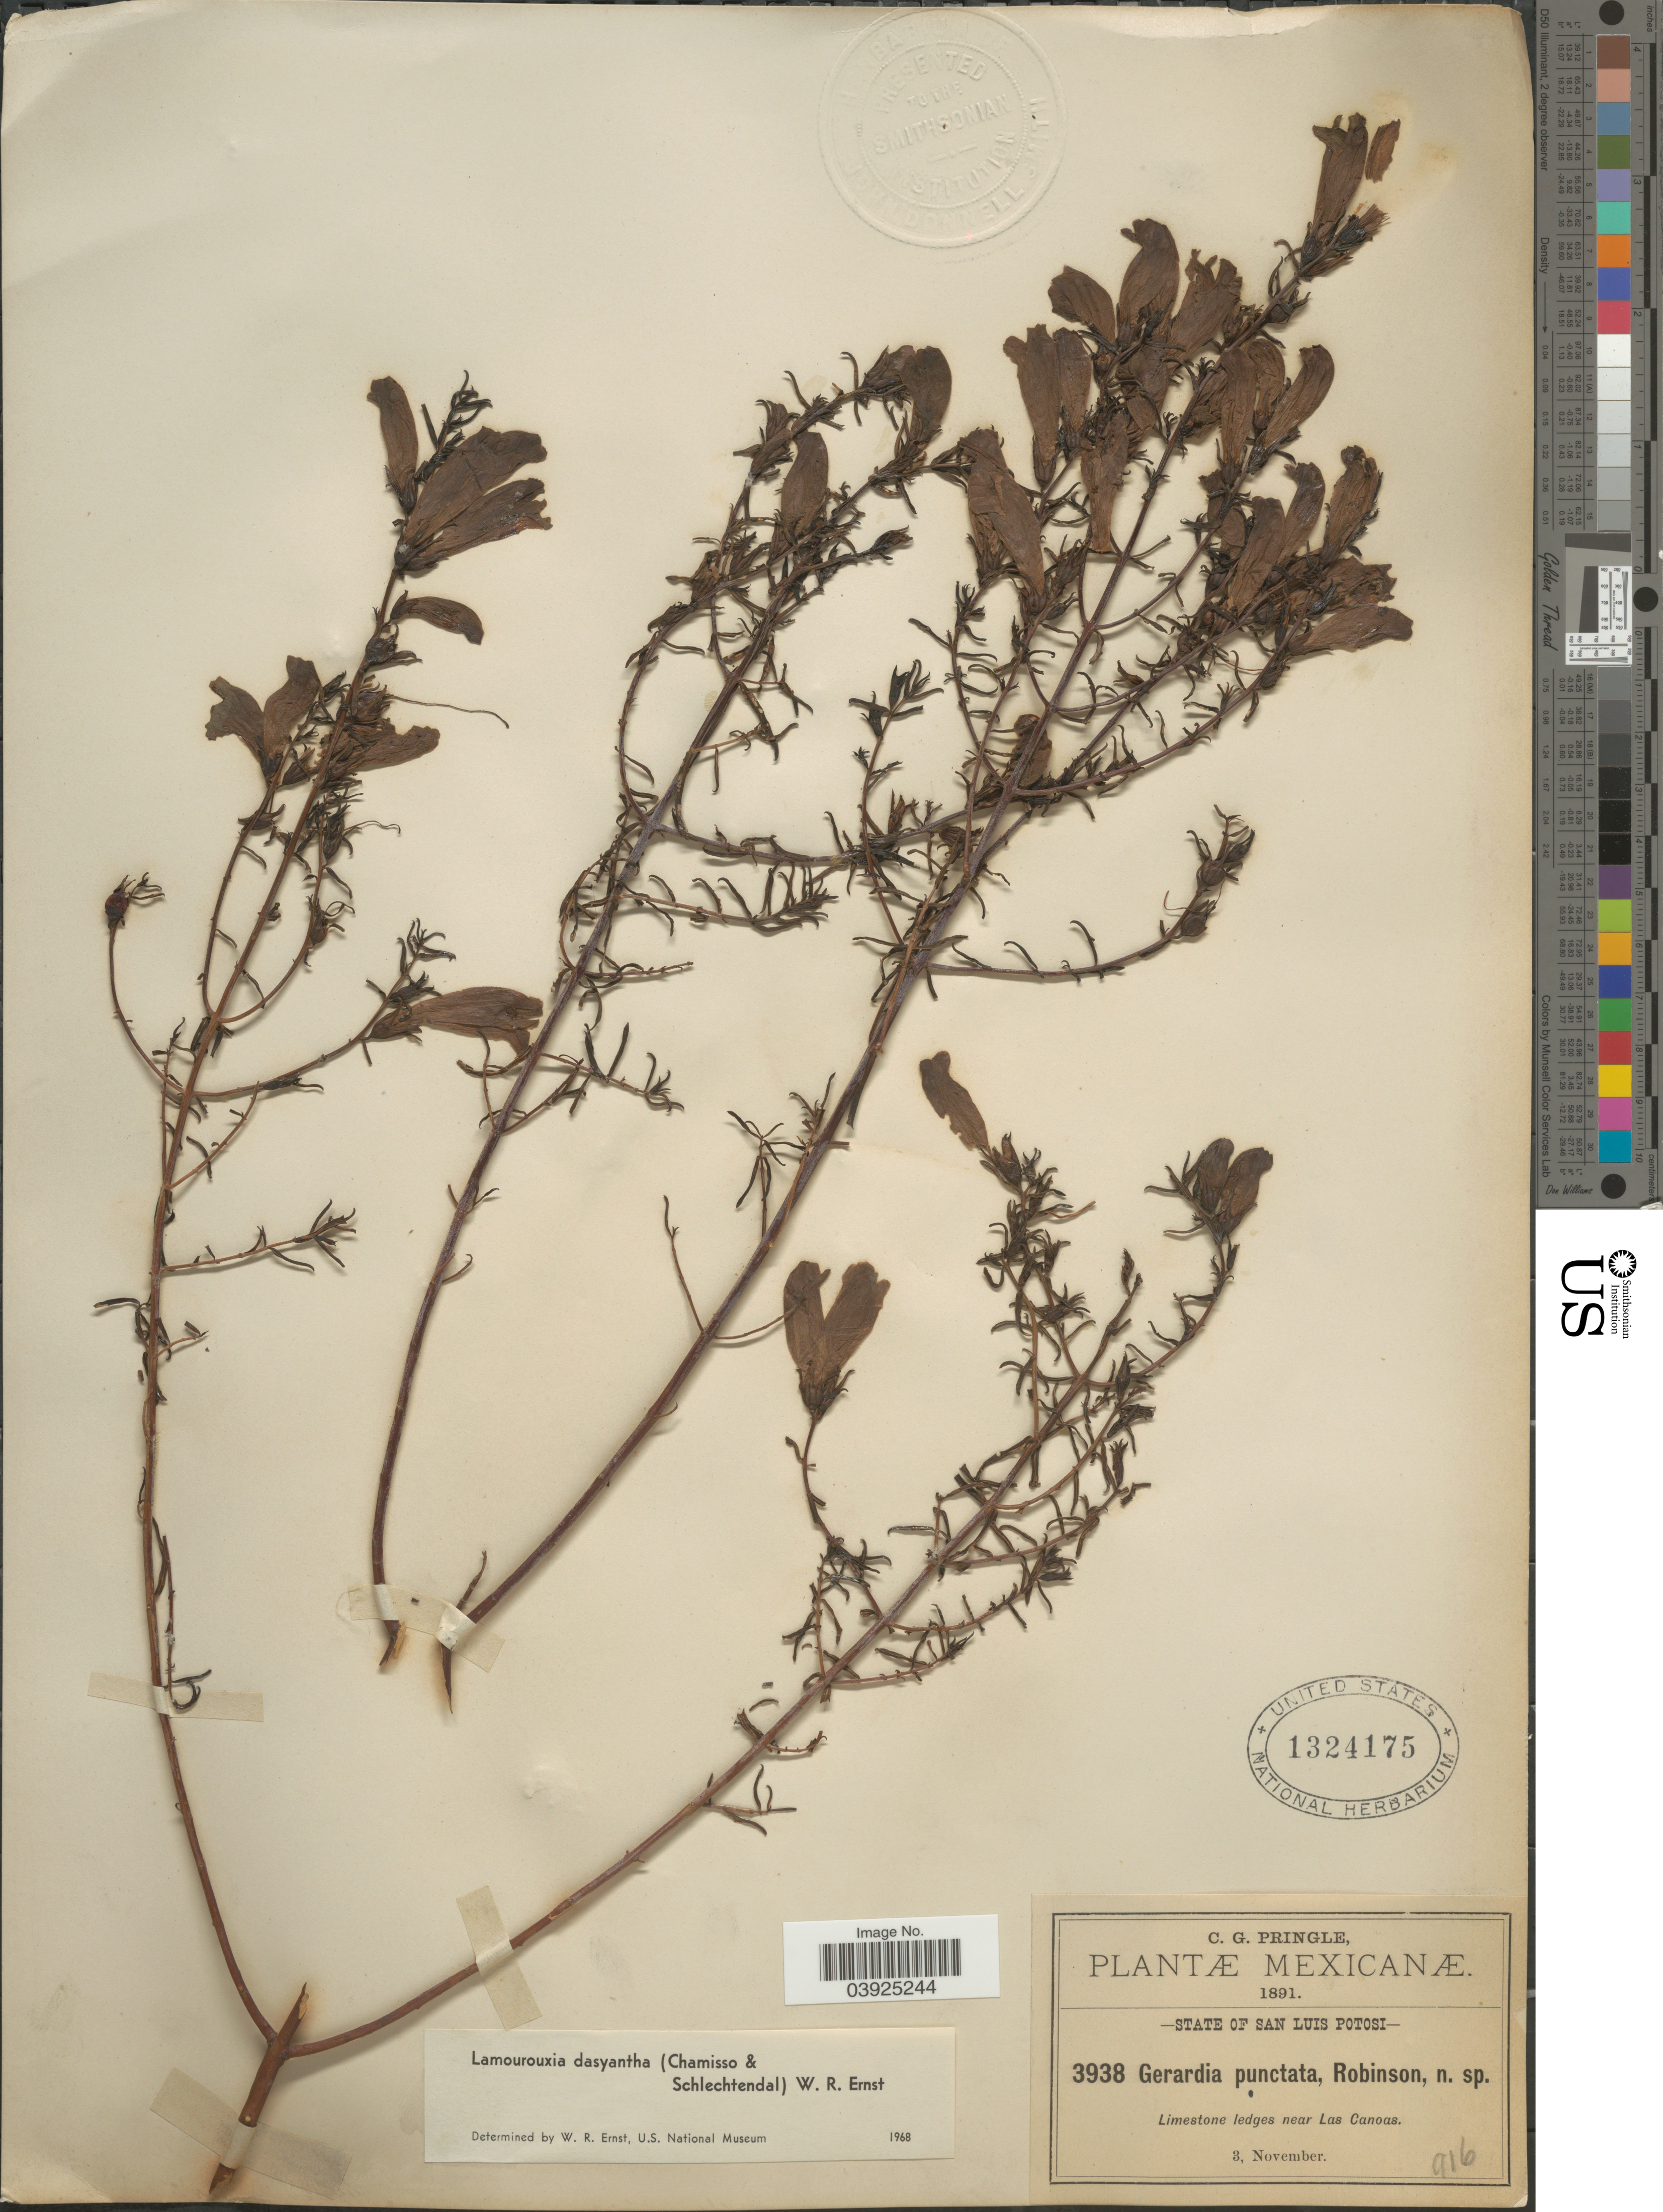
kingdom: Plantae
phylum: Tracheophyta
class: Magnoliopsida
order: Lamiales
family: Orobanchaceae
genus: Lamourouxia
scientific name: Lamourouxia dasyantha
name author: (Cham. & Schltdl.) W.R. Ernst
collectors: C. G. Pringle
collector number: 3938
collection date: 1891-11-03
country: Mexico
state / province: San Luis Potosí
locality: Limestone ledges near Las Canoas.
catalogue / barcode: US 1324175